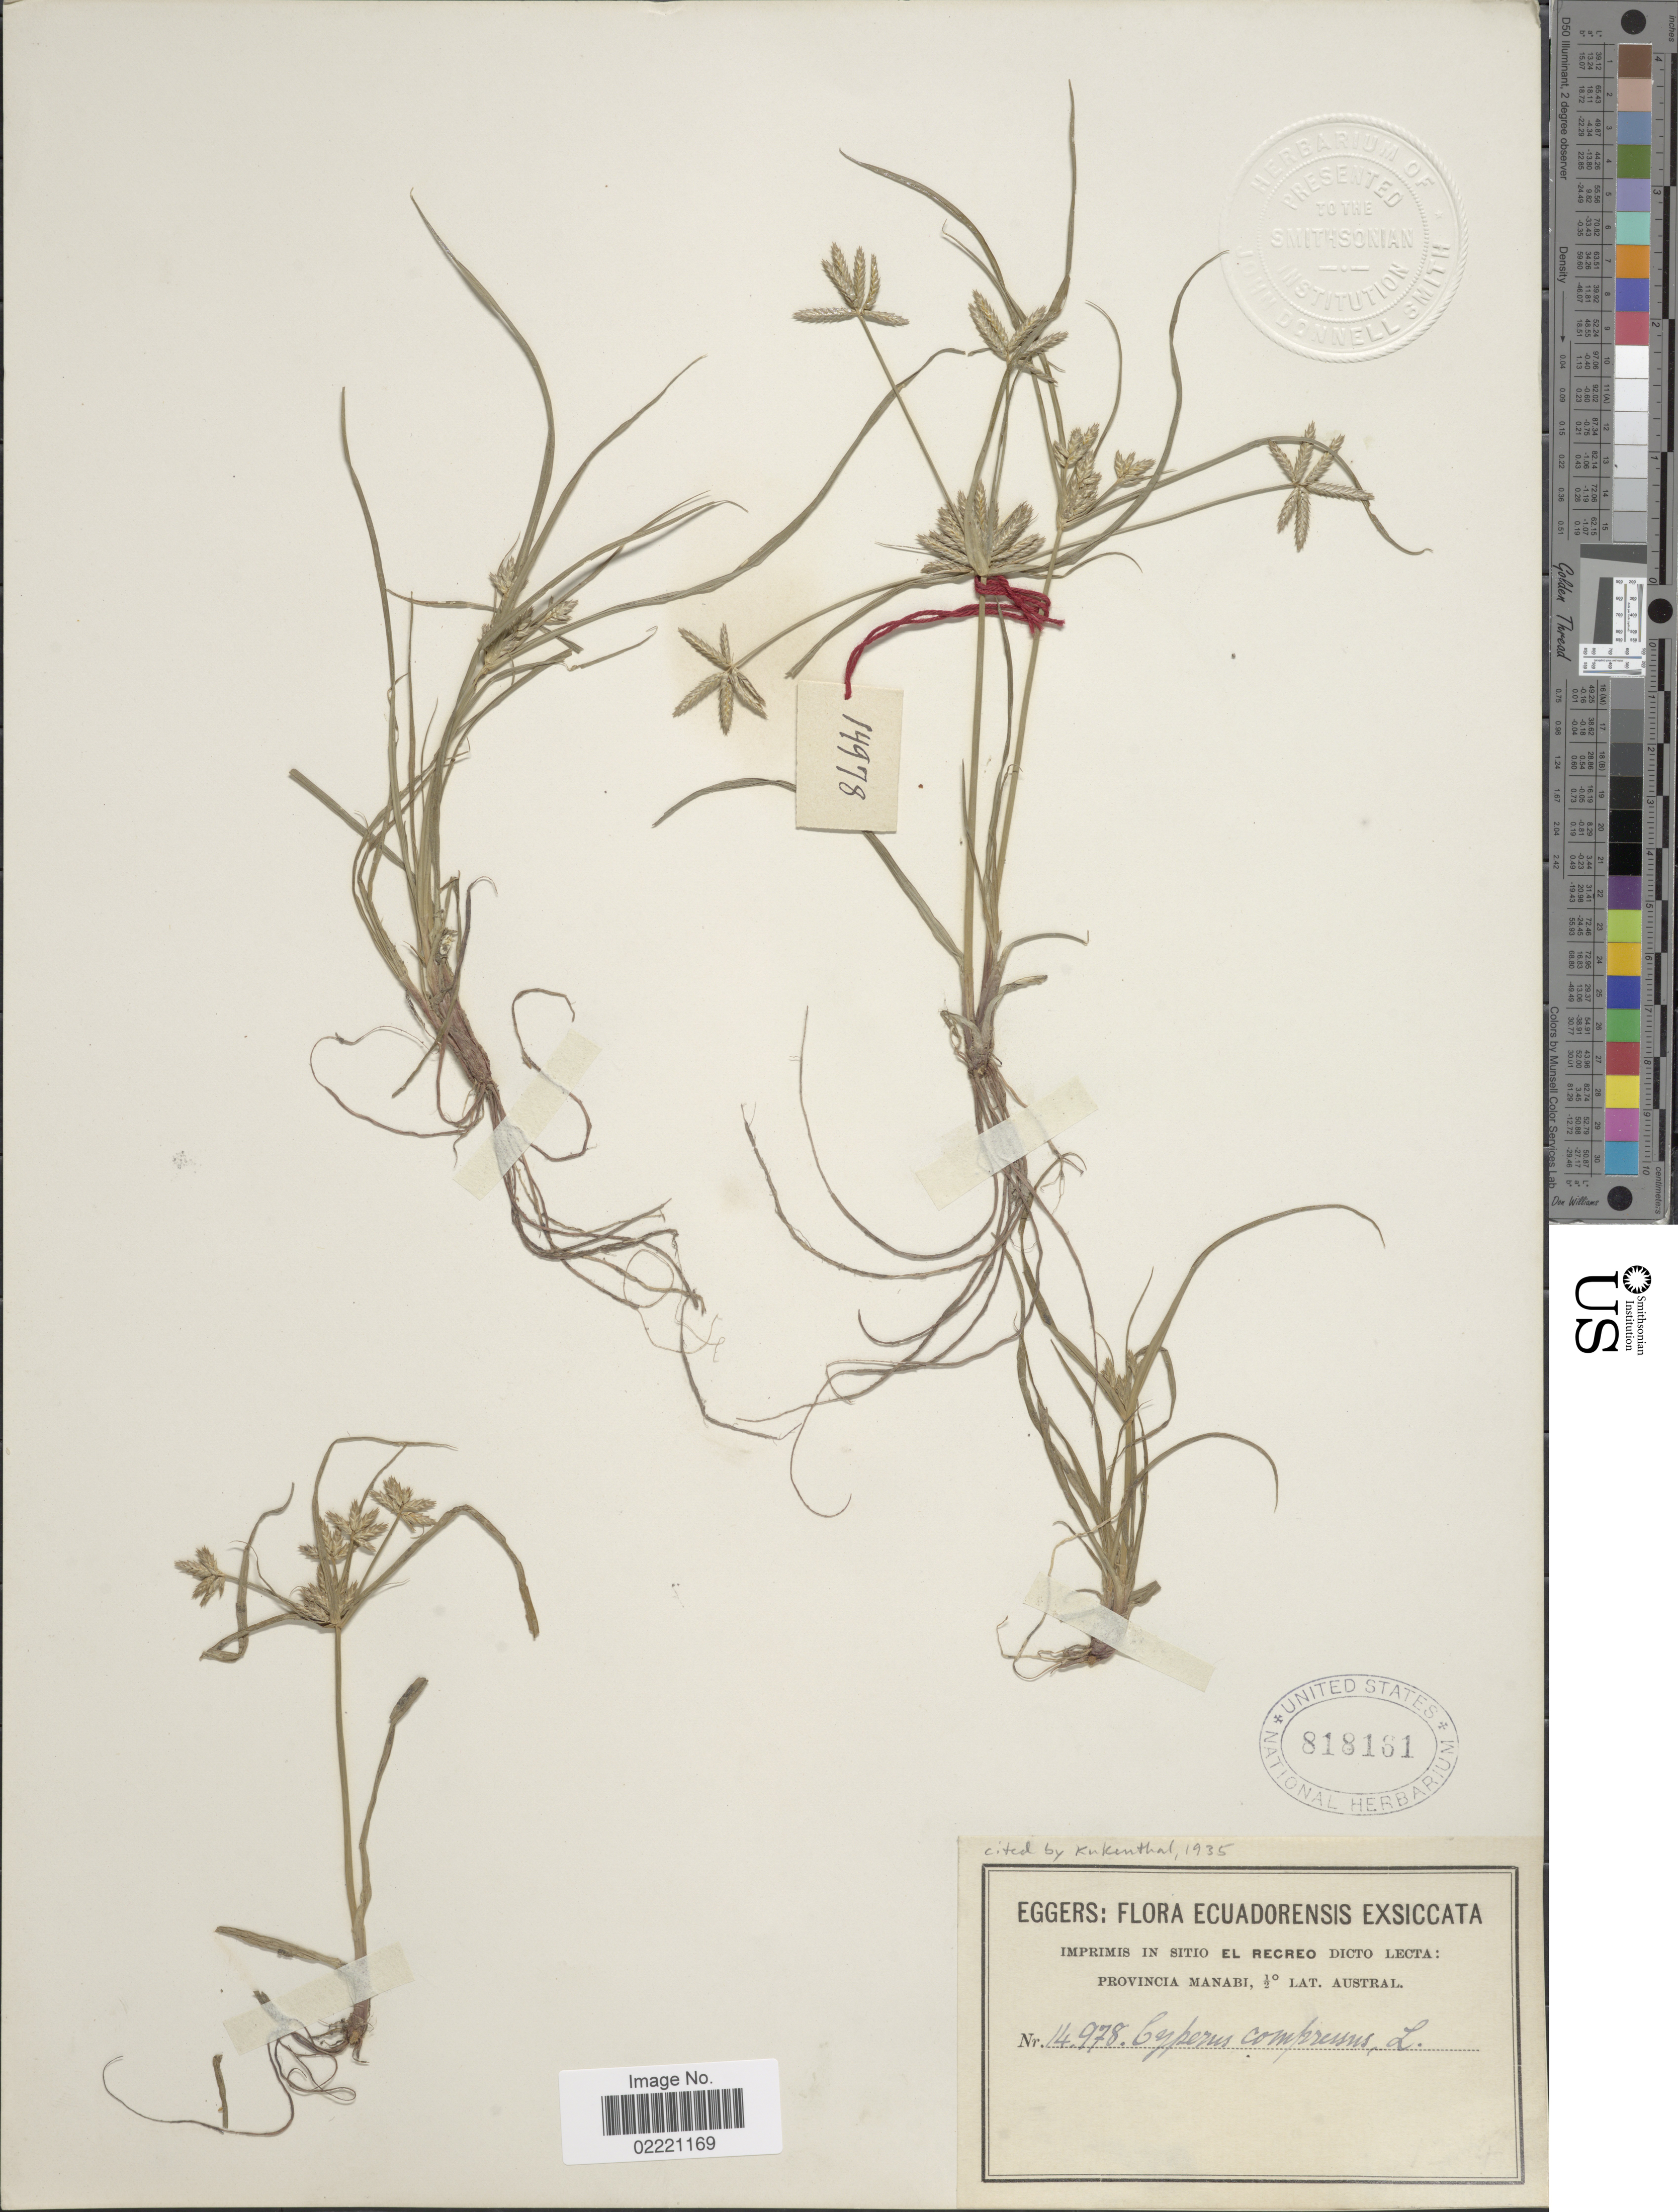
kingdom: Plantae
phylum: Tracheophyta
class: Liliopsida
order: Poales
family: Cyperaceae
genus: Cyperus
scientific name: Cyperus compressus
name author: L.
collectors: -. Eggers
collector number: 14978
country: Ecuador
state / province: Manabí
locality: Imprimis in sitio El Recreo Dicta Lecta, Austral.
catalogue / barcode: US 818161